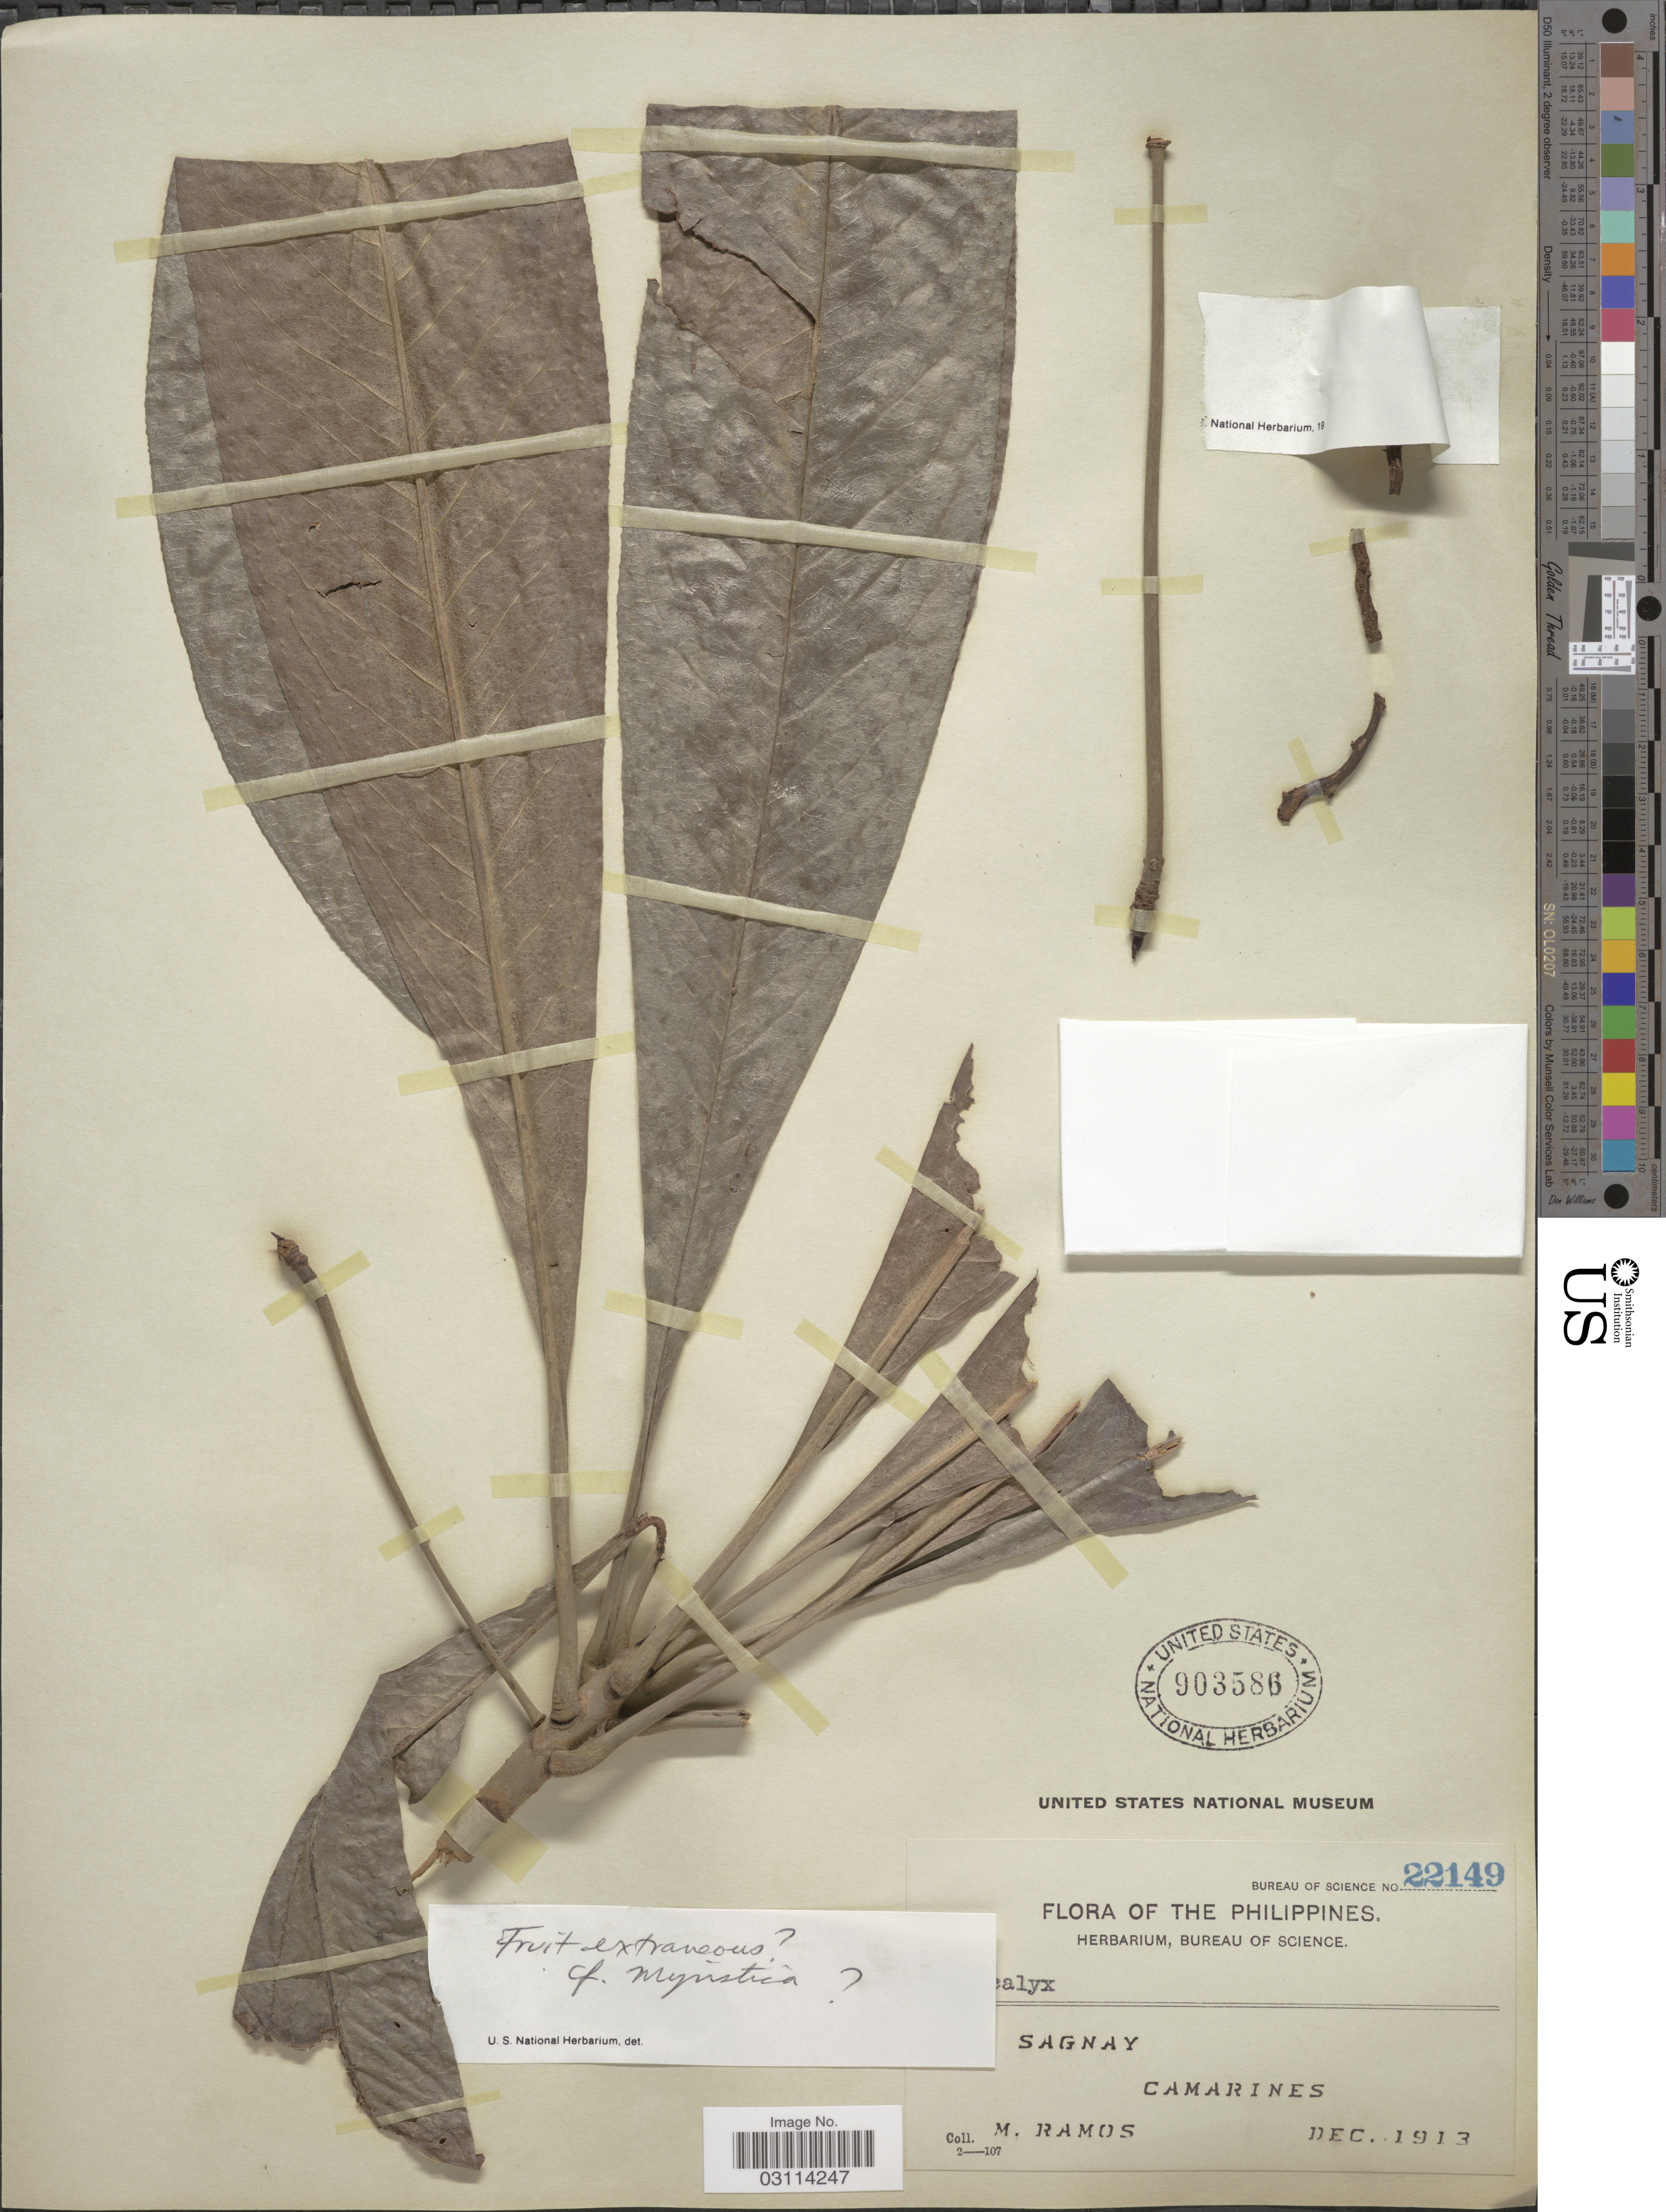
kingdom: Plantae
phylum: Tracheophyta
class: Magnoliopsida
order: Ericales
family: Primulaceae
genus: Discocalyx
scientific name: Discocalyx sp.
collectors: M. Ramos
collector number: Bureau of Science 22149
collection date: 1913-12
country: Philippines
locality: Sagnay, Camarines.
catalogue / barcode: US 903586